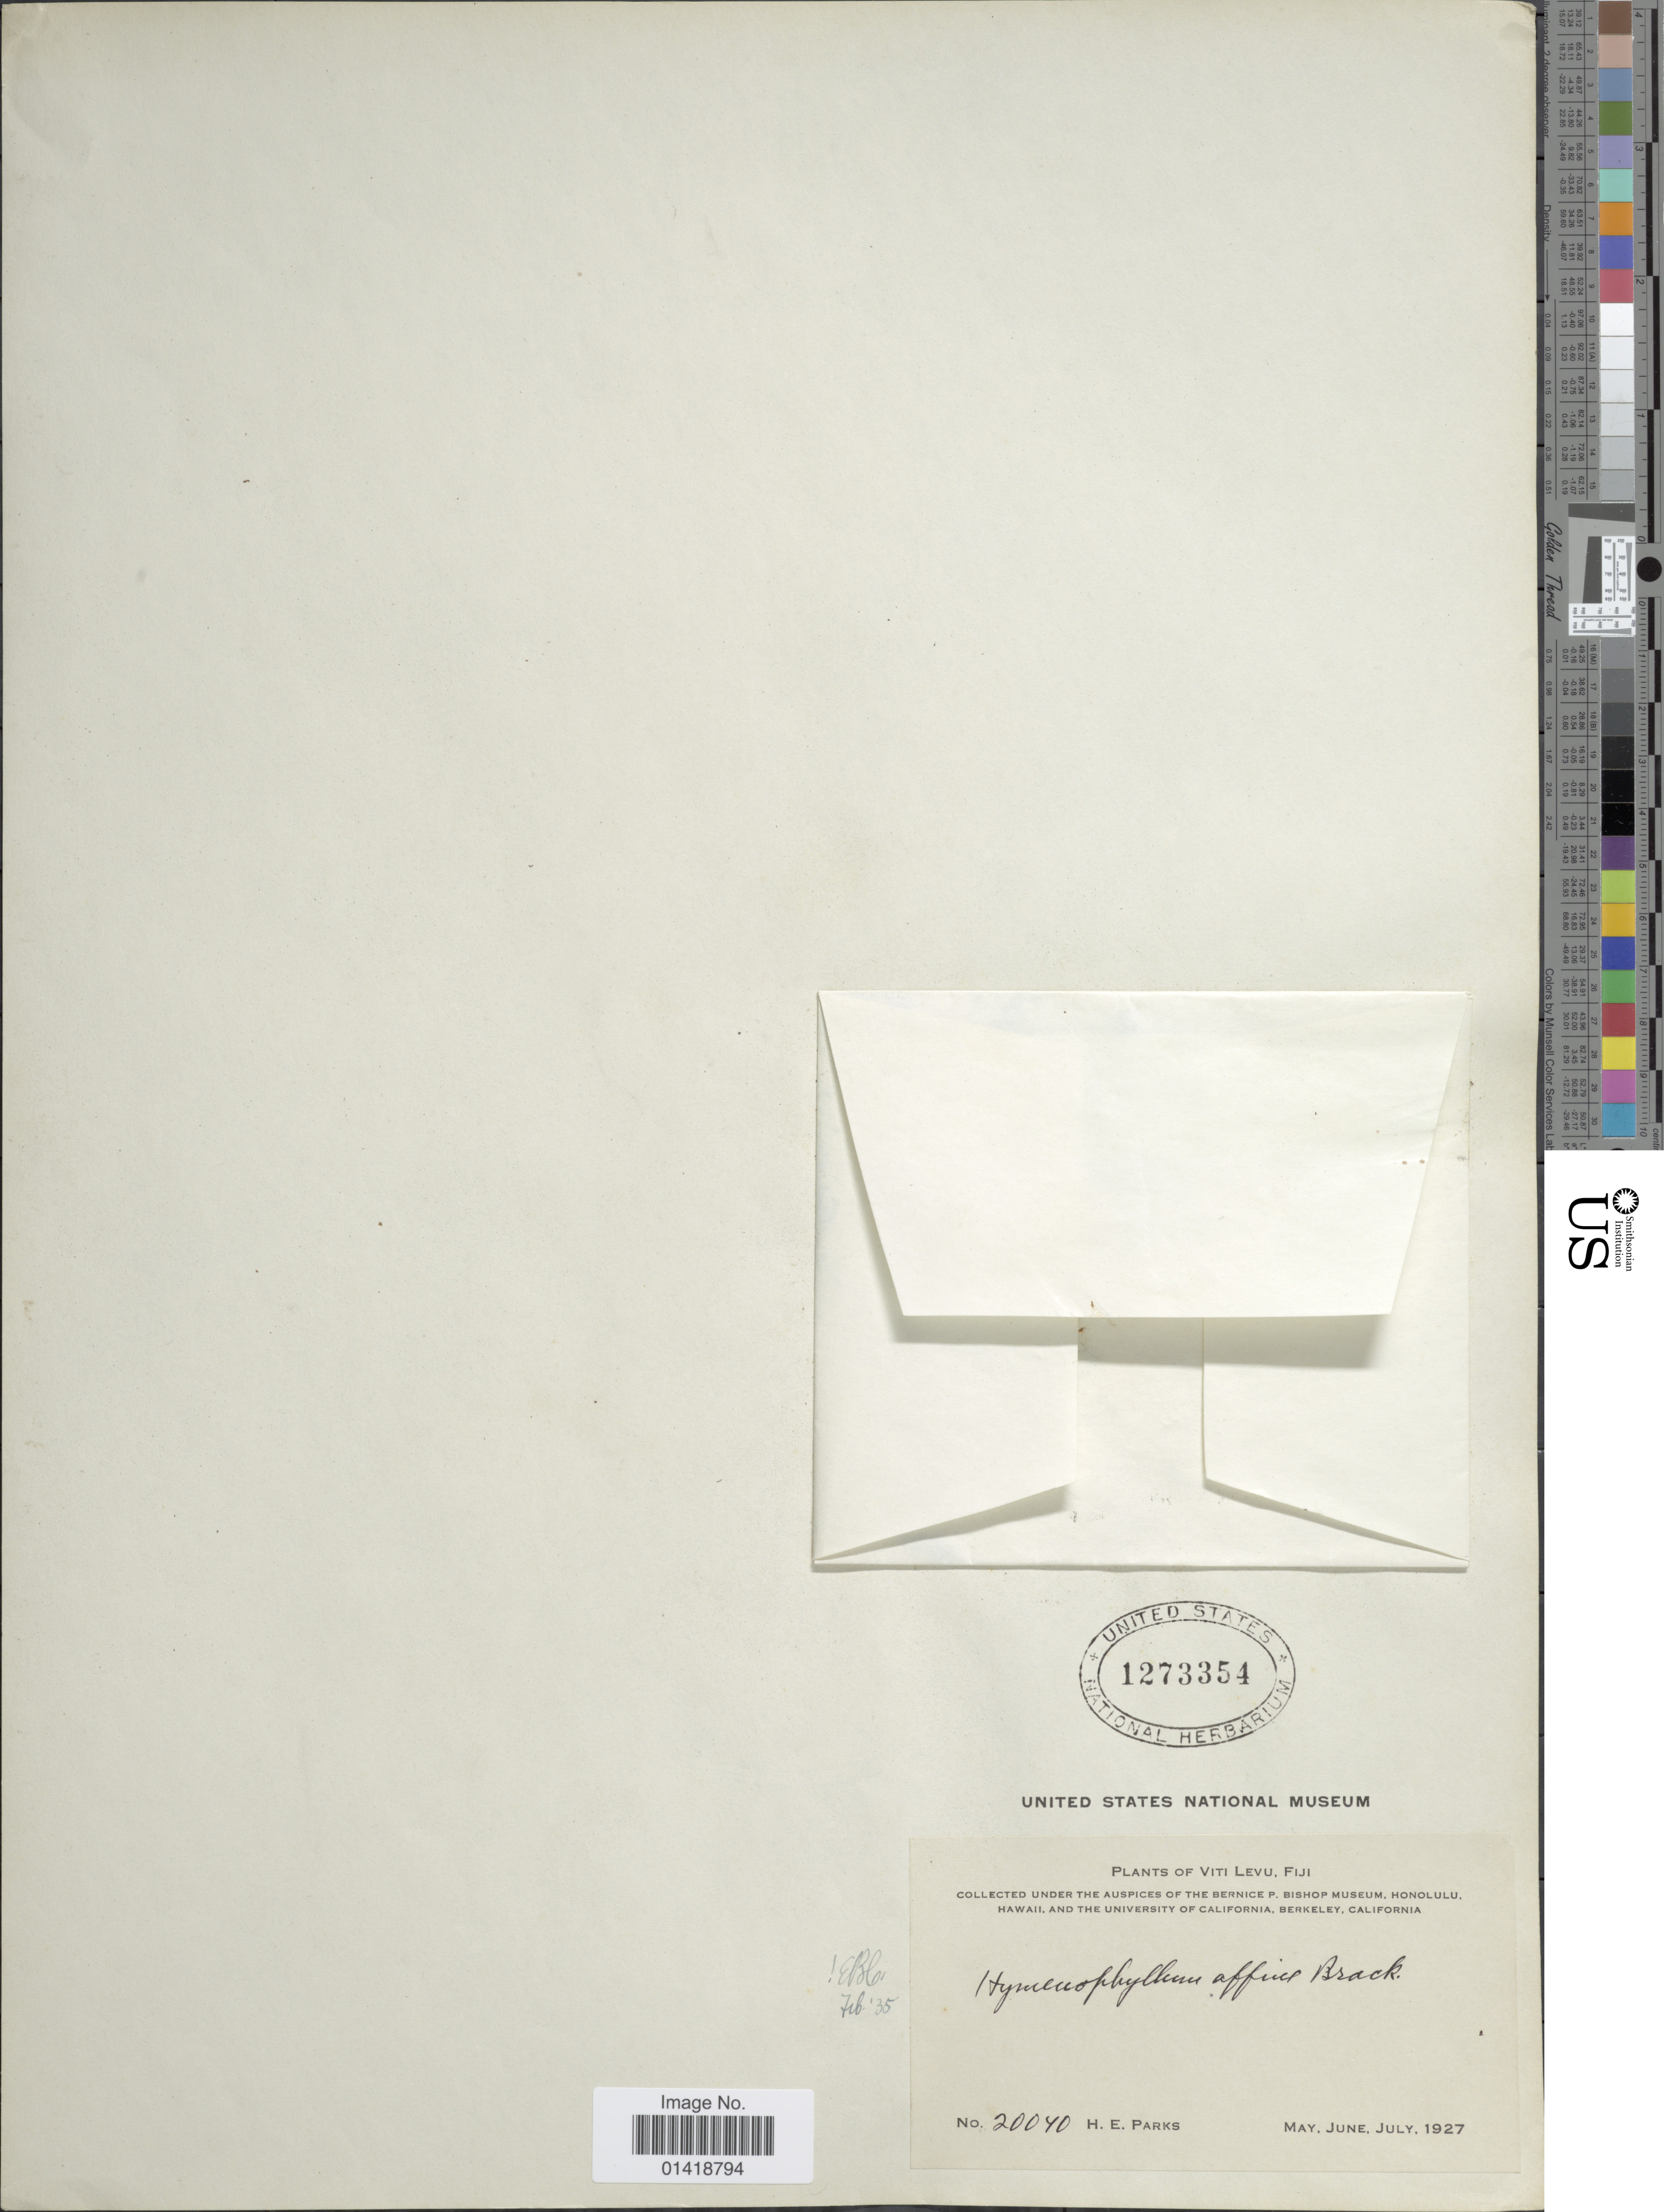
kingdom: Plantae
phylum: Tracheophyta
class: Polypodiopsida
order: Hymenophyllales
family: Hymenophyllaceae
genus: Hymenophyllum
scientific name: Hymenophyllum affine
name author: Brack. in Wilkes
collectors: H. E. Parks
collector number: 20040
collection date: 1927-05/1927-07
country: Fiji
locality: Viti Levu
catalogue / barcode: US 1273354